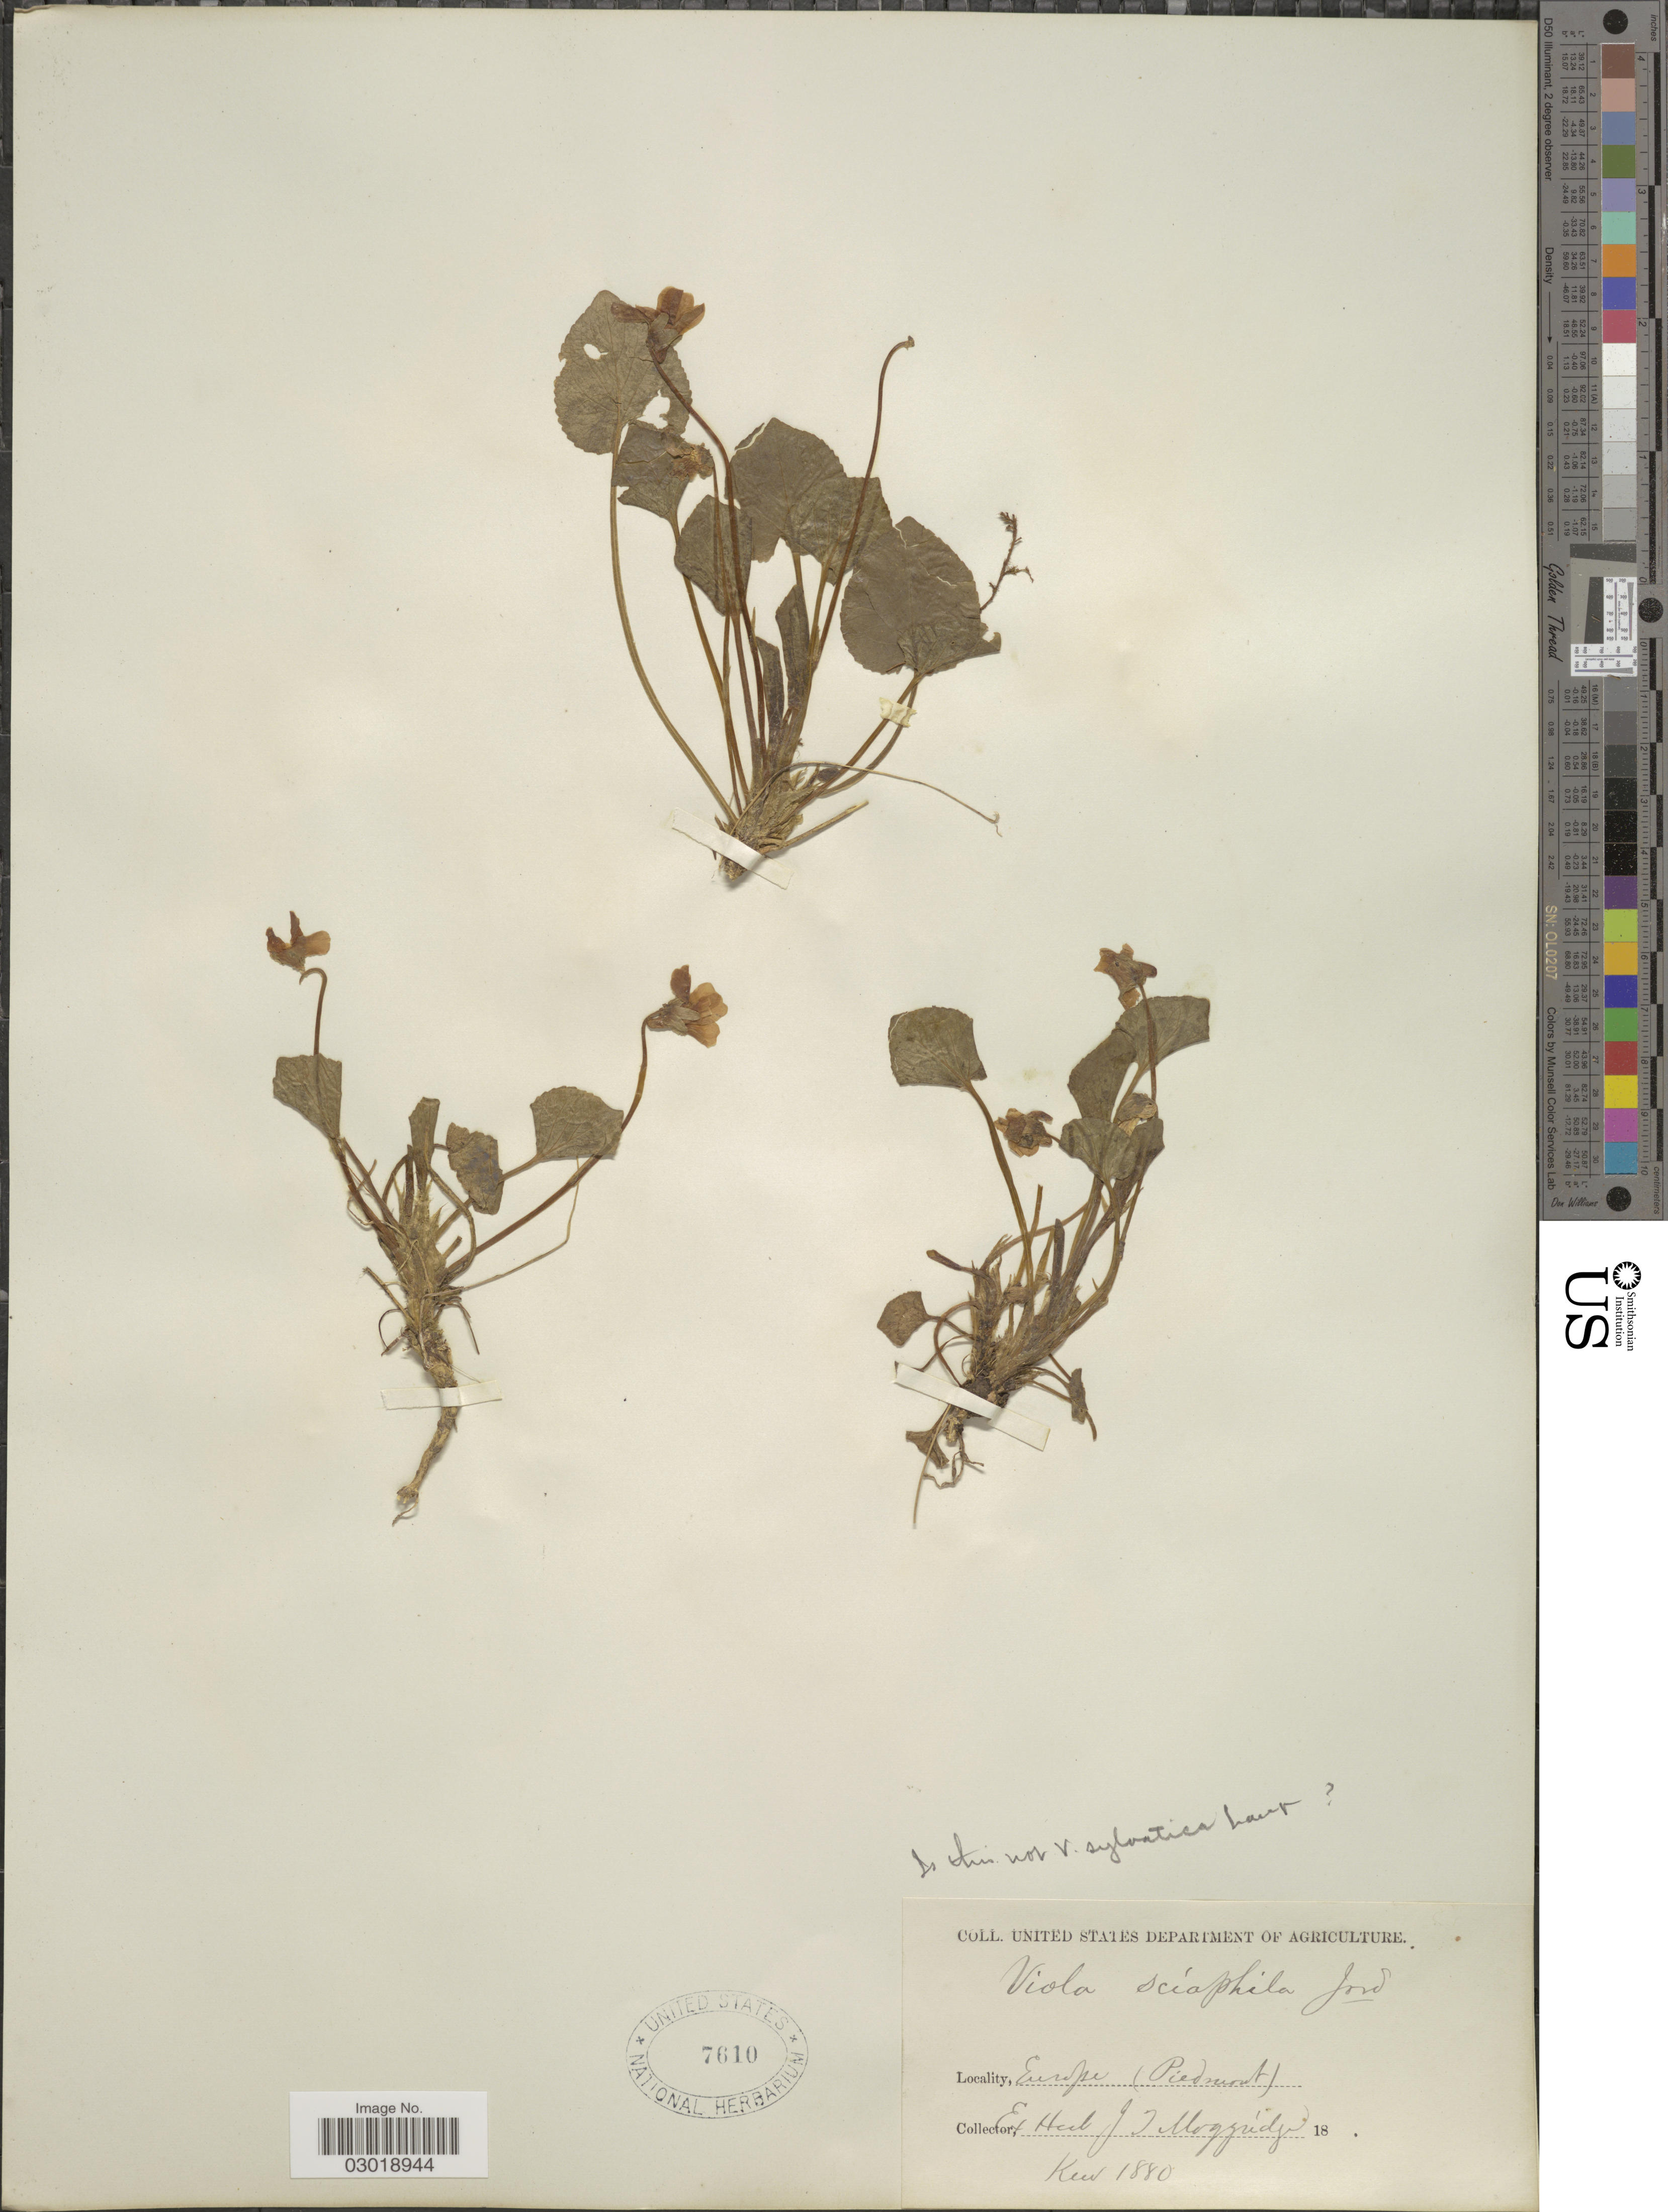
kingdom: Plantae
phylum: Tracheophyta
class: Magnoliopsida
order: Malpighiales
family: Violaceae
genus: Viola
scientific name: Viola sciaphila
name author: W.D.J. Koch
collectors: ex herb. J.T. Moggridge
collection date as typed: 18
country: Italy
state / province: Piedmont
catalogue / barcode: US 7610